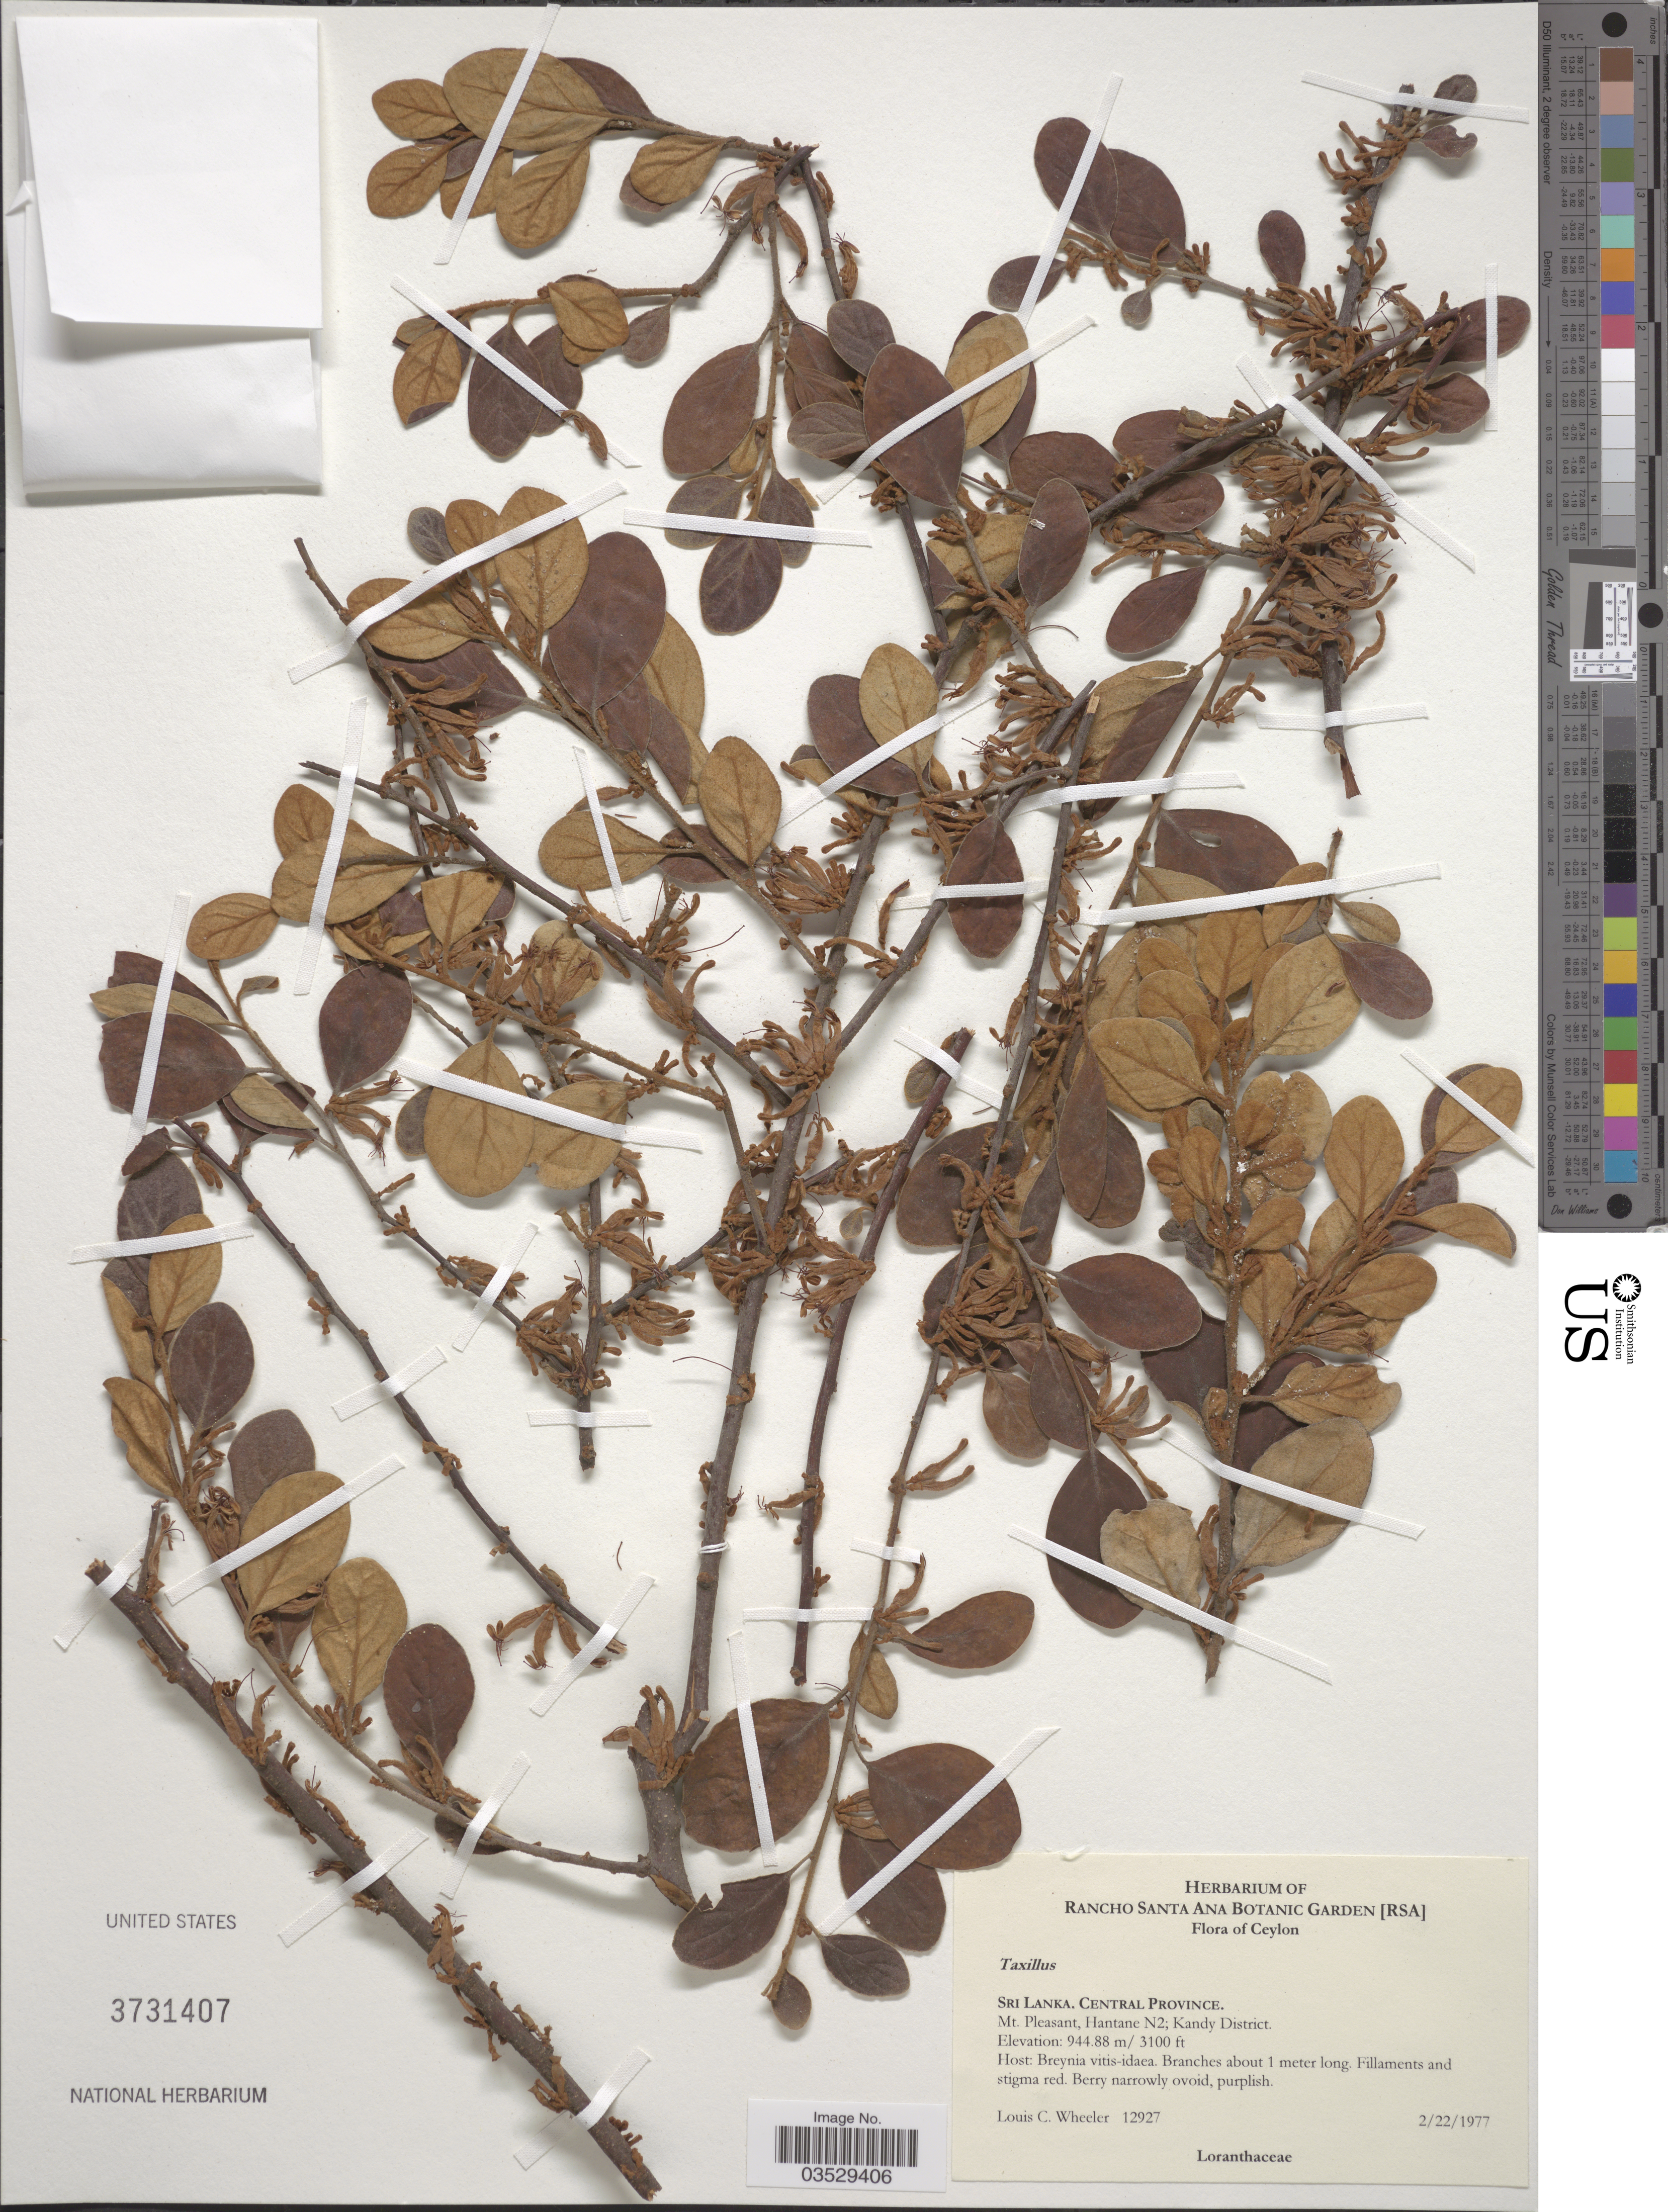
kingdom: Plantae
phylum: Tracheophyta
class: Magnoliopsida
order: Santalales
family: Loranthaceae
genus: Taxillus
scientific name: Taxillus sp.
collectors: L. C. Wheeler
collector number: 12927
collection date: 1977-02-22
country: Sri Lanka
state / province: Central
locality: Ceylon. Mt. Pleasant, Hantane N2; Kandy District.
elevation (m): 945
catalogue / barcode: US 3731407